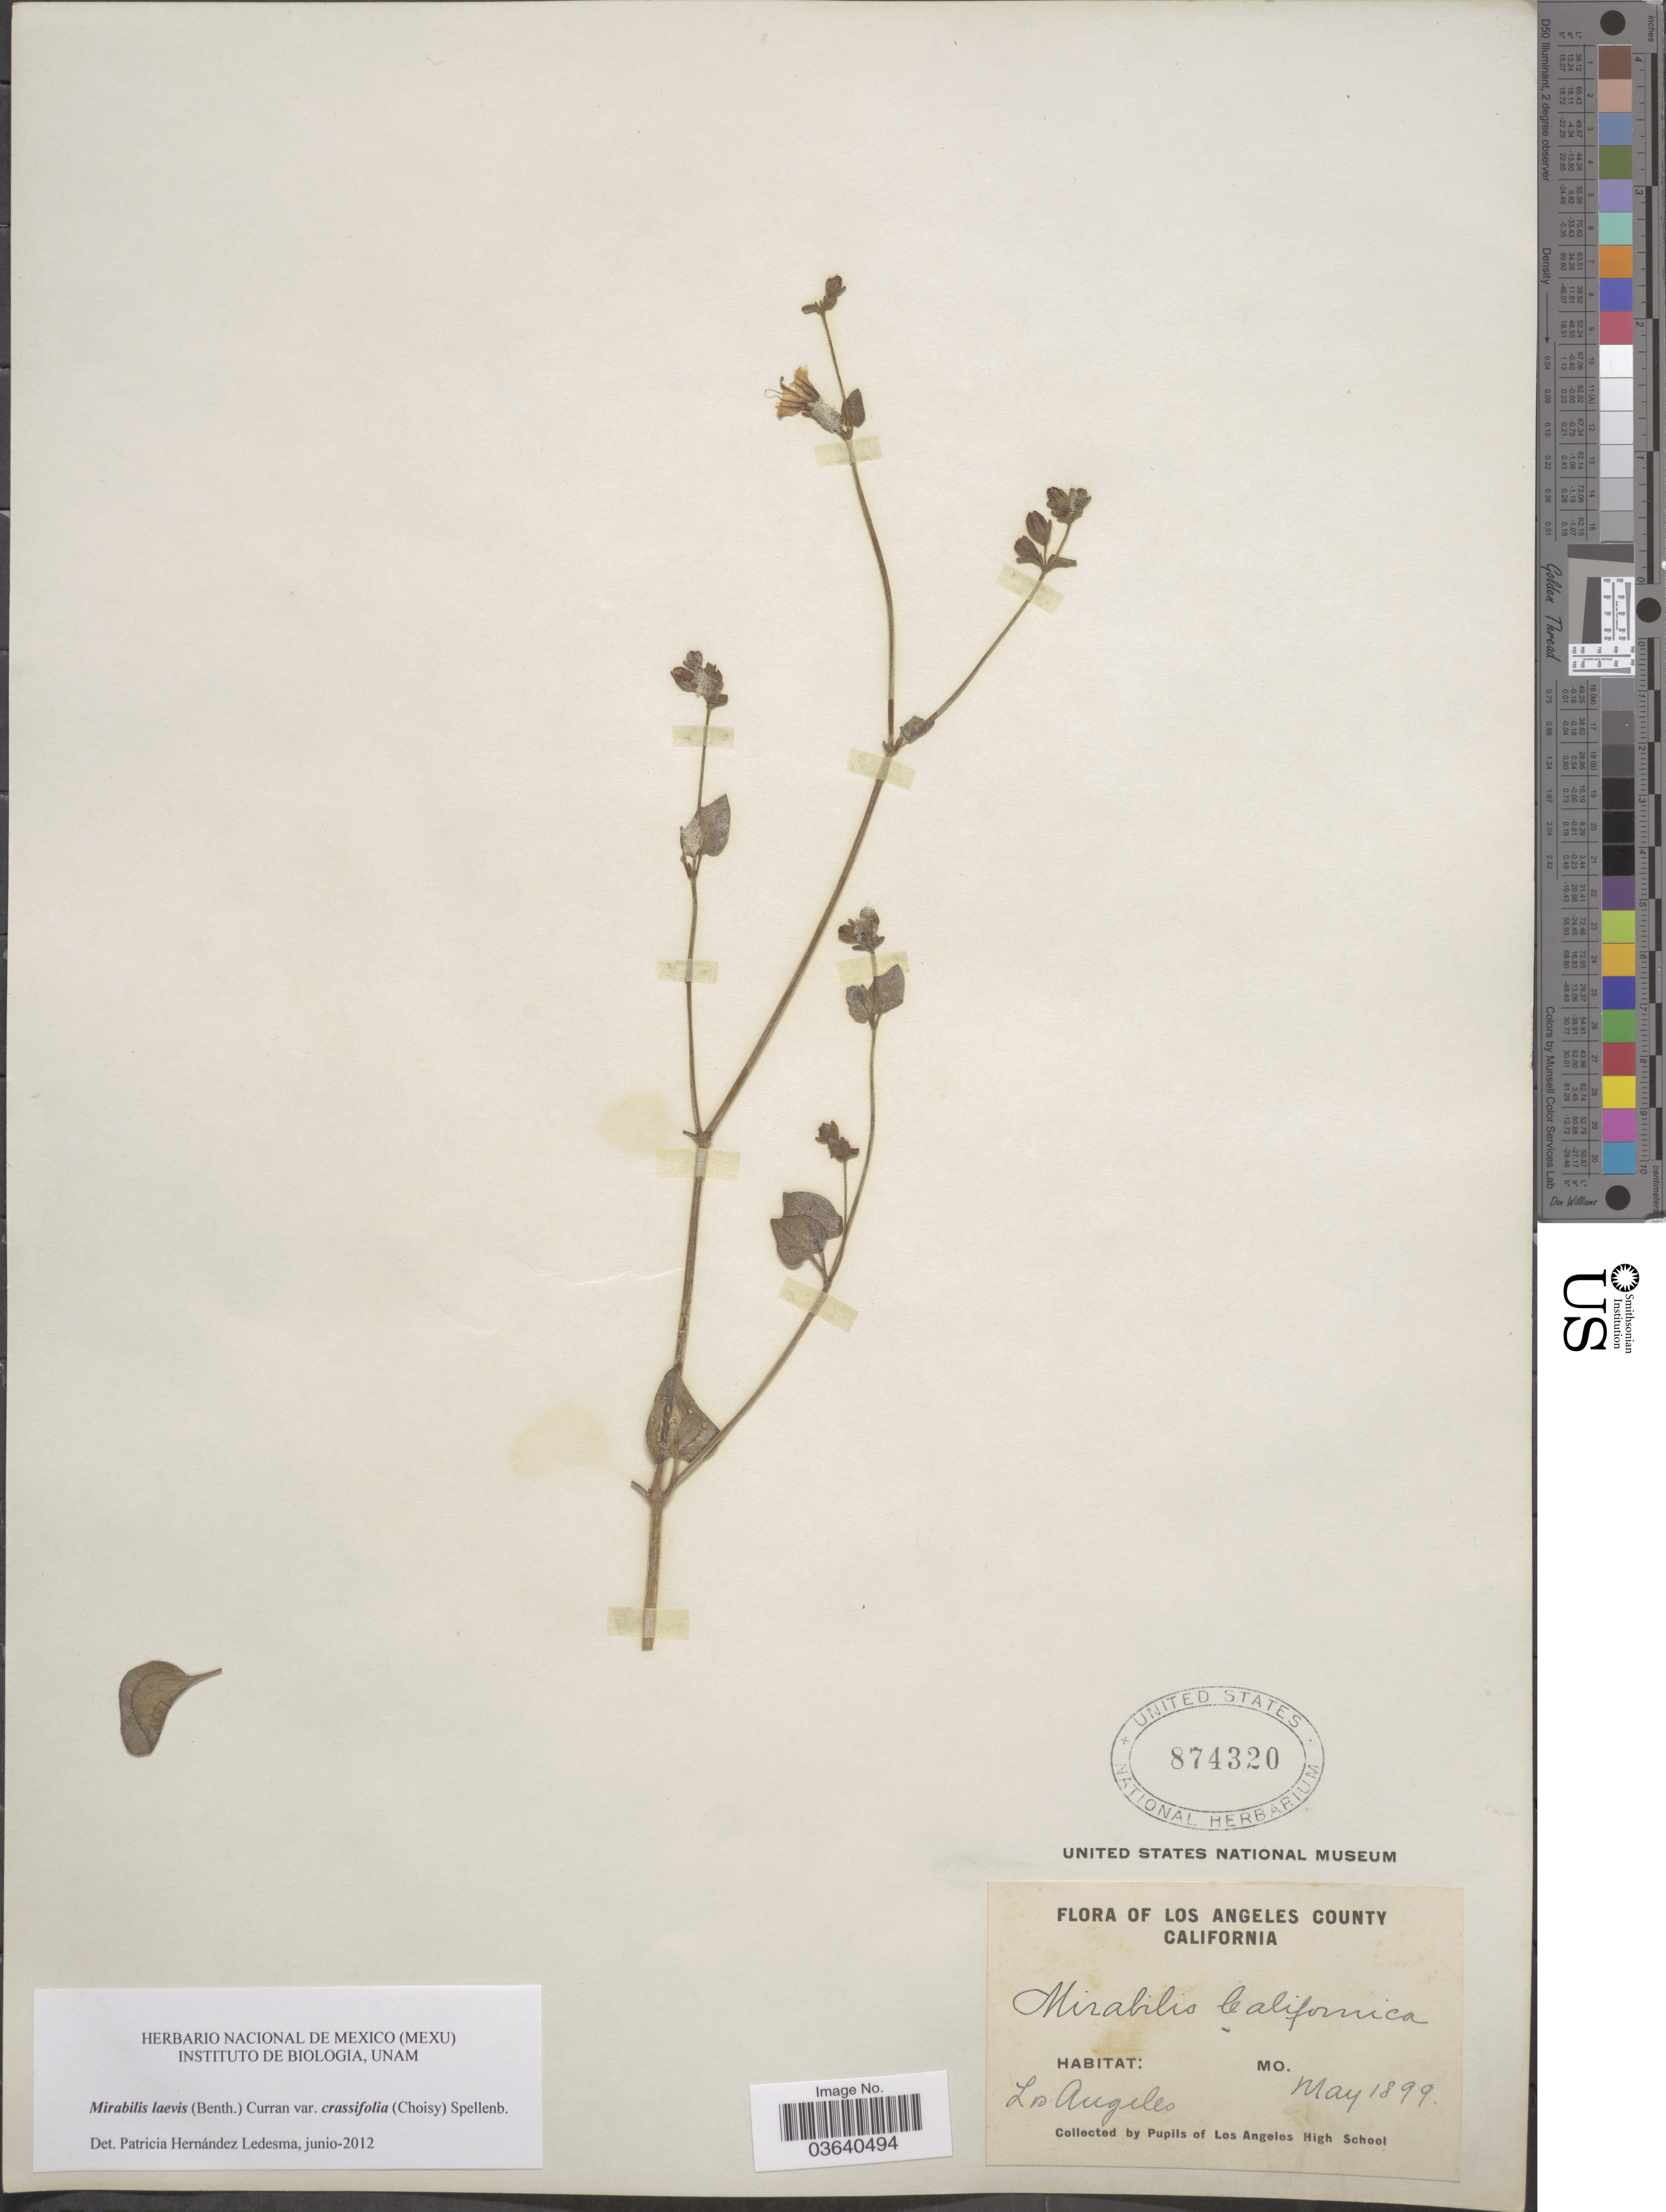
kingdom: Plantae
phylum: Tracheophyta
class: Magnoliopsida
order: Caryophyllales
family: Nyctaginaceae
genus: Mirabilis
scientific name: Mirabilis laevis var. crassifolia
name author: (Choisy) Spellenb.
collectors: Pupils of Los Angeles High School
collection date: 1899-05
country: United States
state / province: California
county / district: Los Angeles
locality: Los Angeles County. Los Angeles.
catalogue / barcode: US 874320